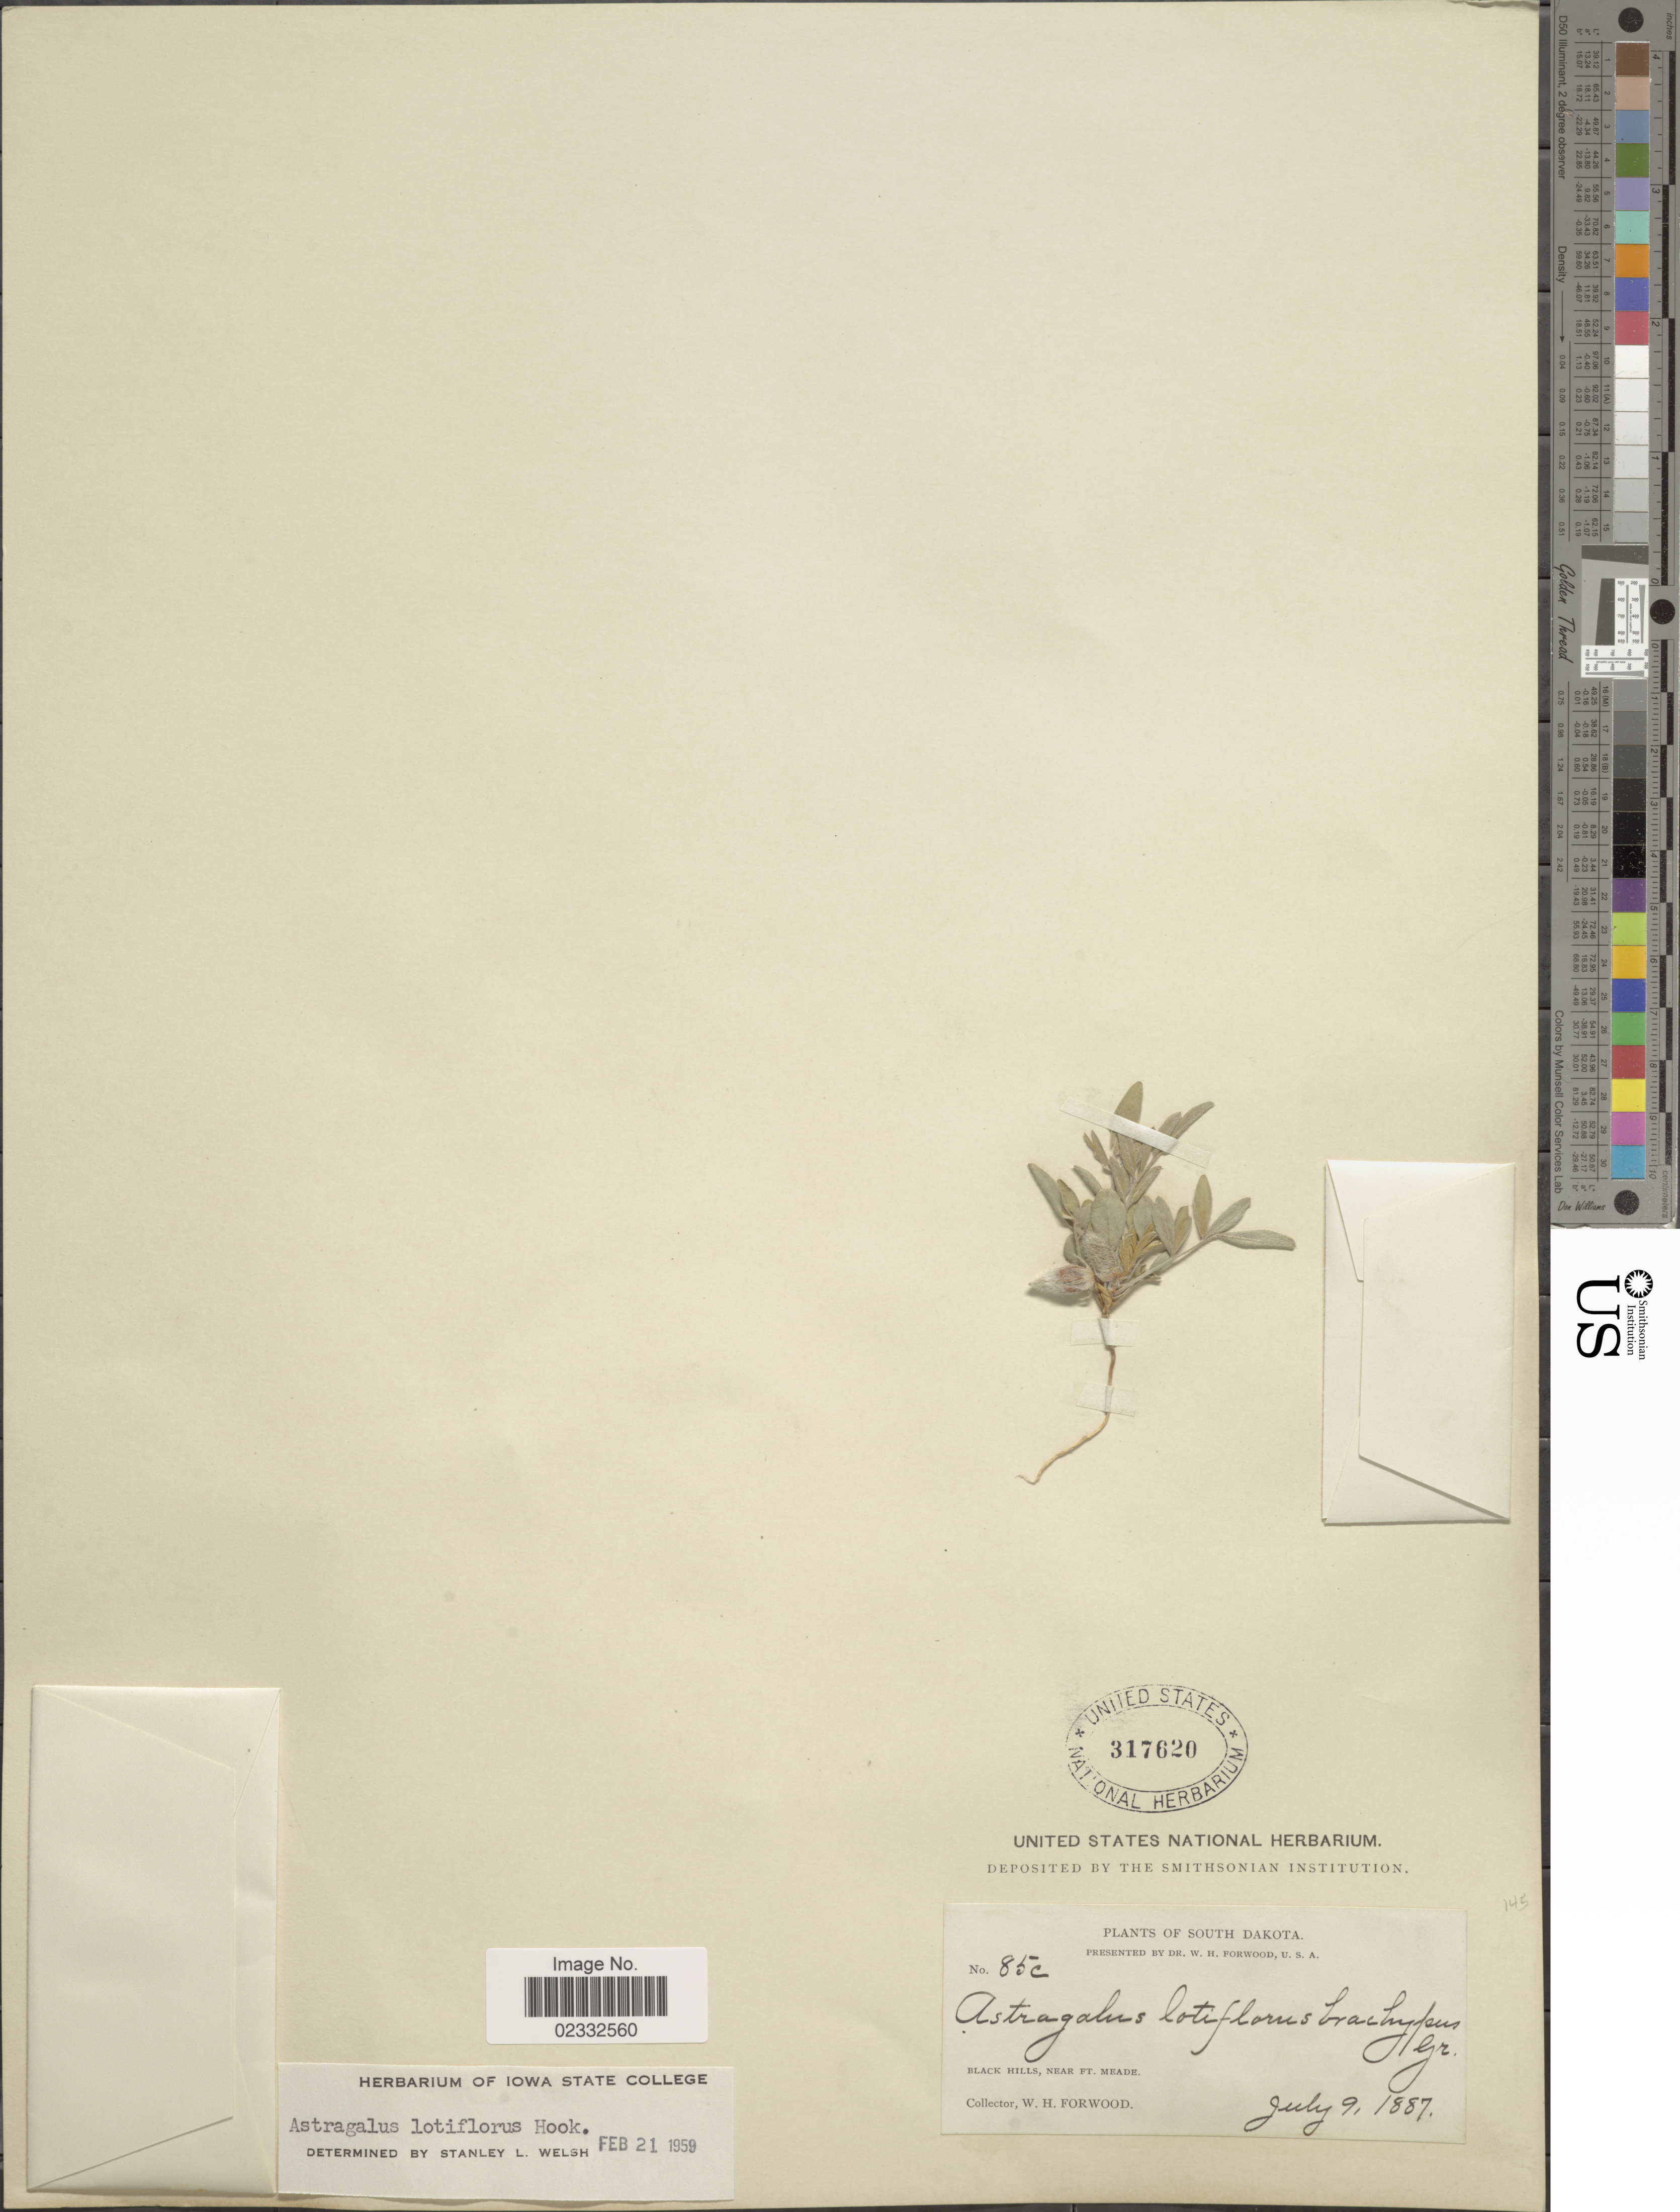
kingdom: Plantae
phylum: Tracheophyta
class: Magnoliopsida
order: Fabales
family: Fabaceae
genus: Astragalus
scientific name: Astragalus lotiflorus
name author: Hook.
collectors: W. Forwood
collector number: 85c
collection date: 1887-07-09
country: United States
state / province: South Dakota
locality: Balck hills, near Ft. Meade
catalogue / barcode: US 317620